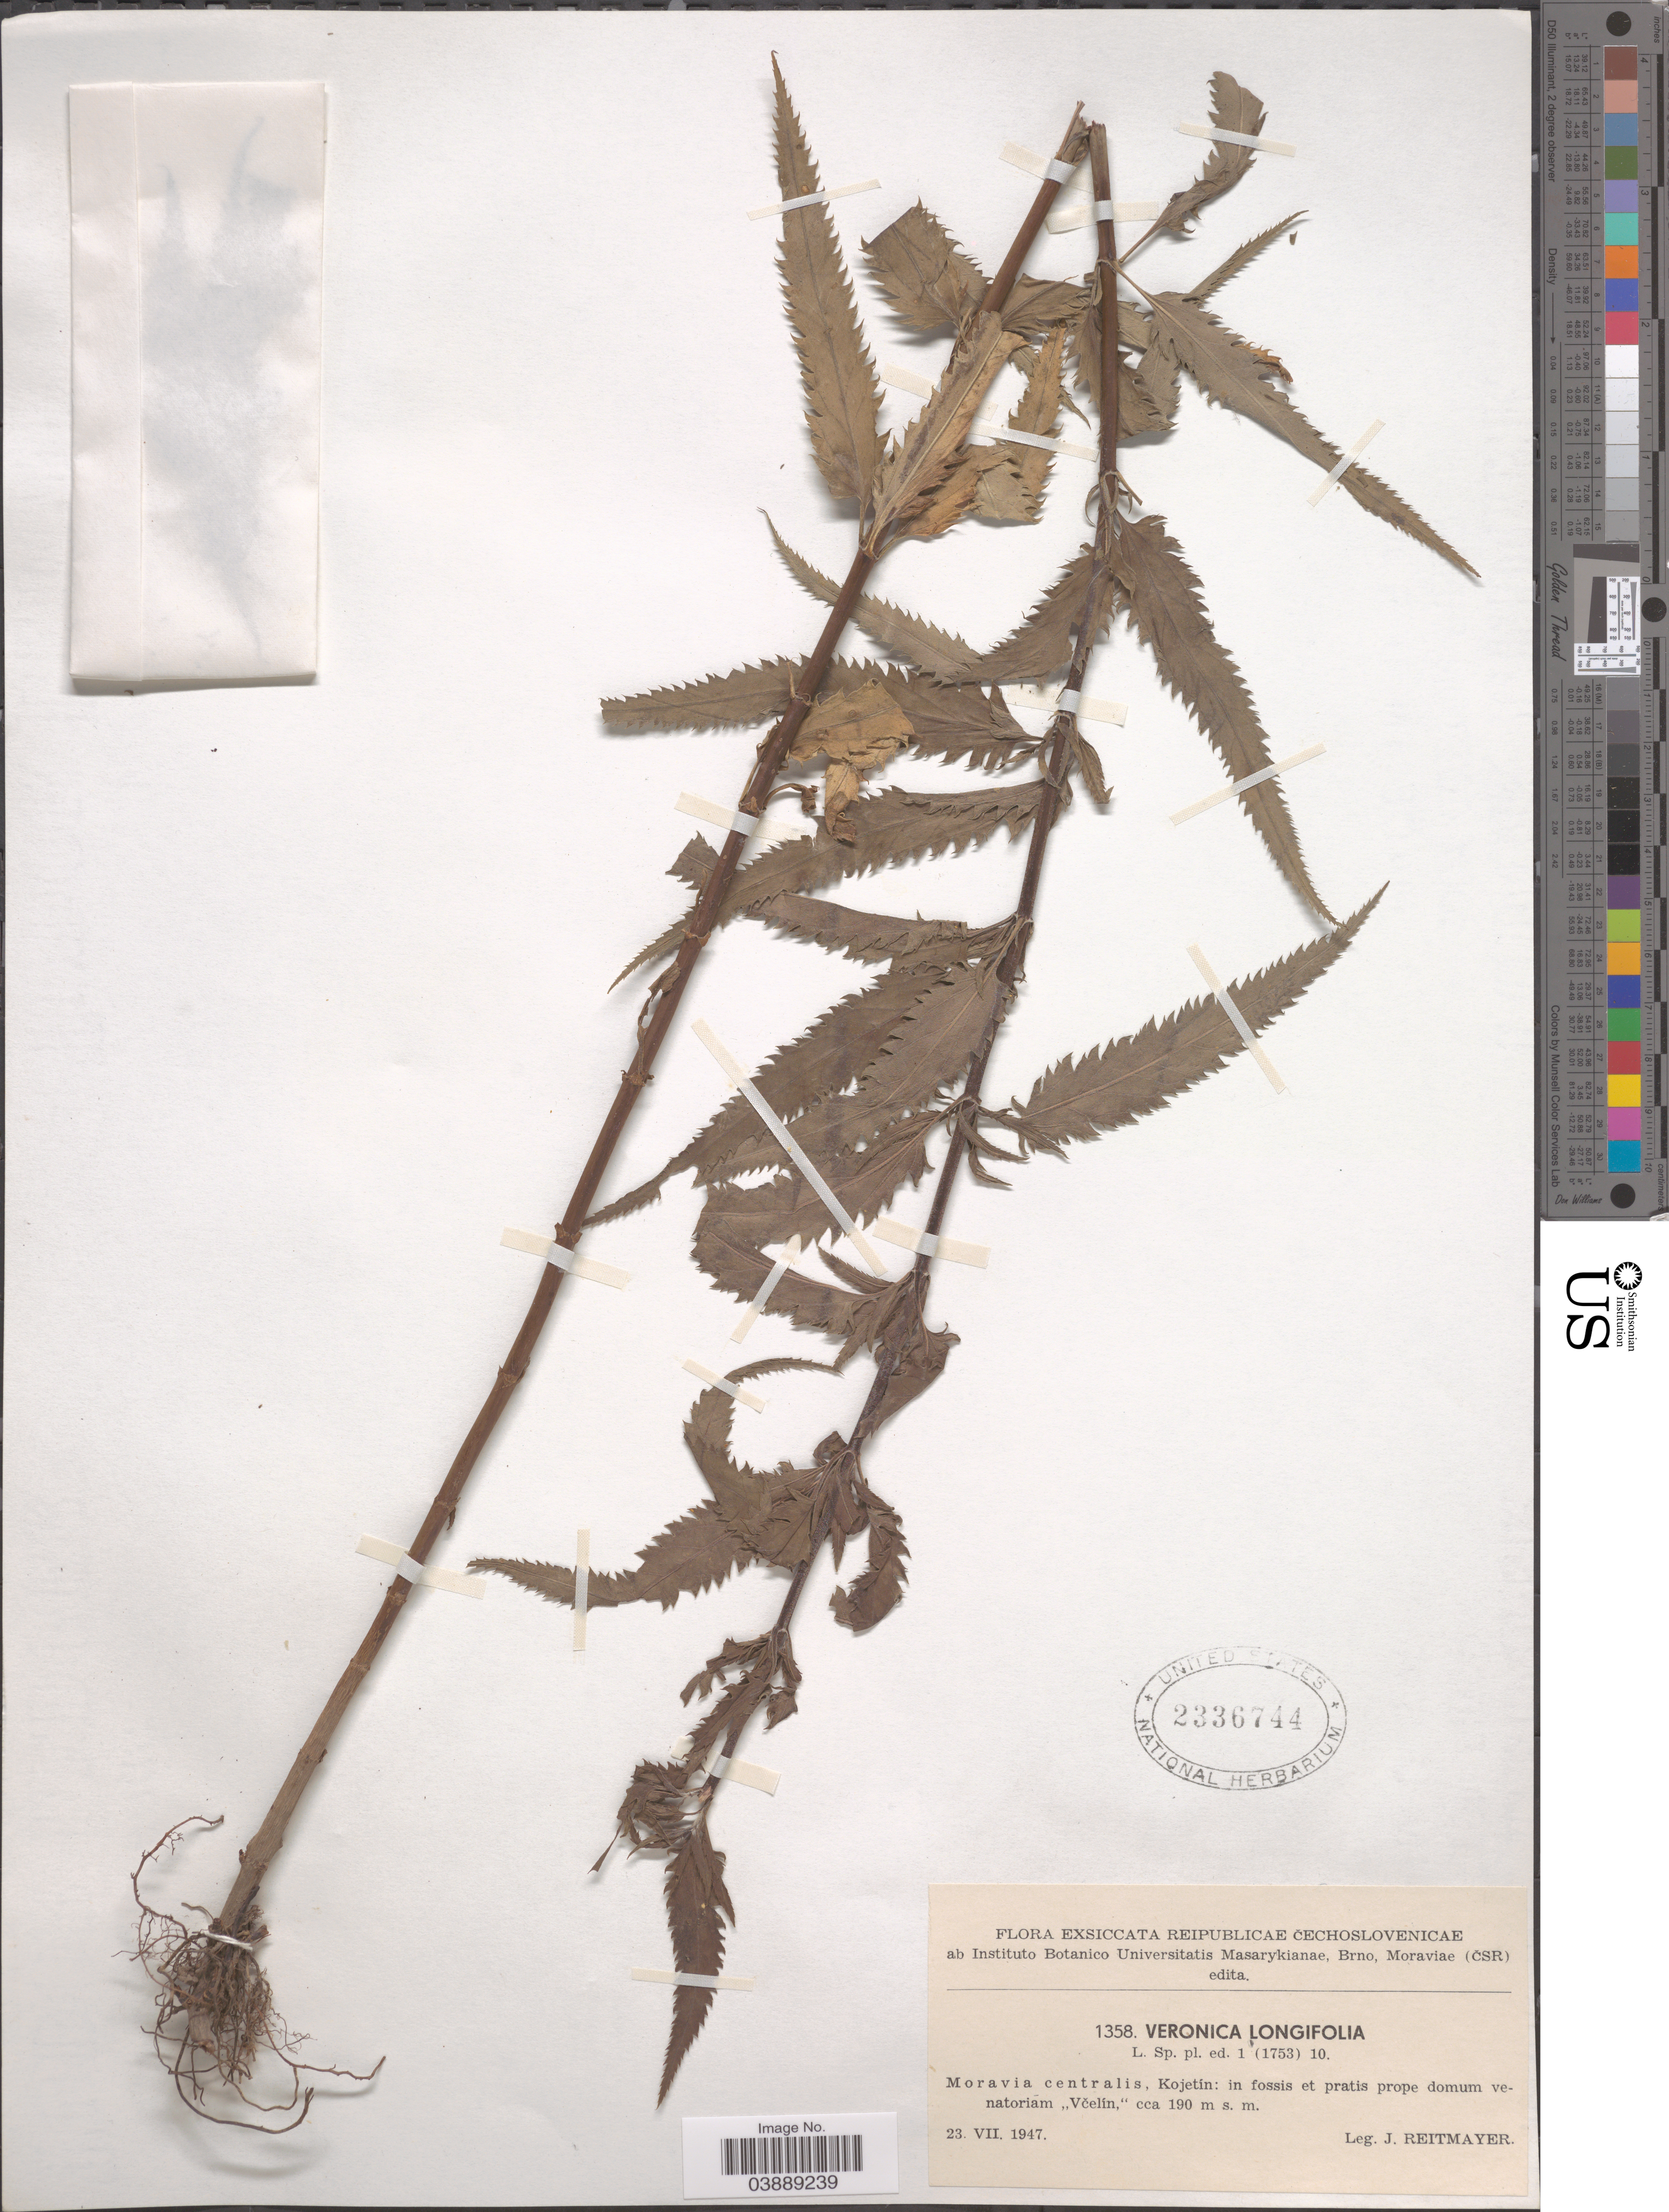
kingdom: Plantae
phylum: Tracheophyta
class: Magnoliopsida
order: Lamiales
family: Plantaginaceae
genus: Veronica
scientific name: Veronica longifolia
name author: L.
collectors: J. Reitmayer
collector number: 1358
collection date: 1947-07-23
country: Czechia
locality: Reipublicae Cechoslovenicae. Moravia centralis, Kojetín: in fosis et pratis prope domum venatoriam.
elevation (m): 190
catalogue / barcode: US 2336744